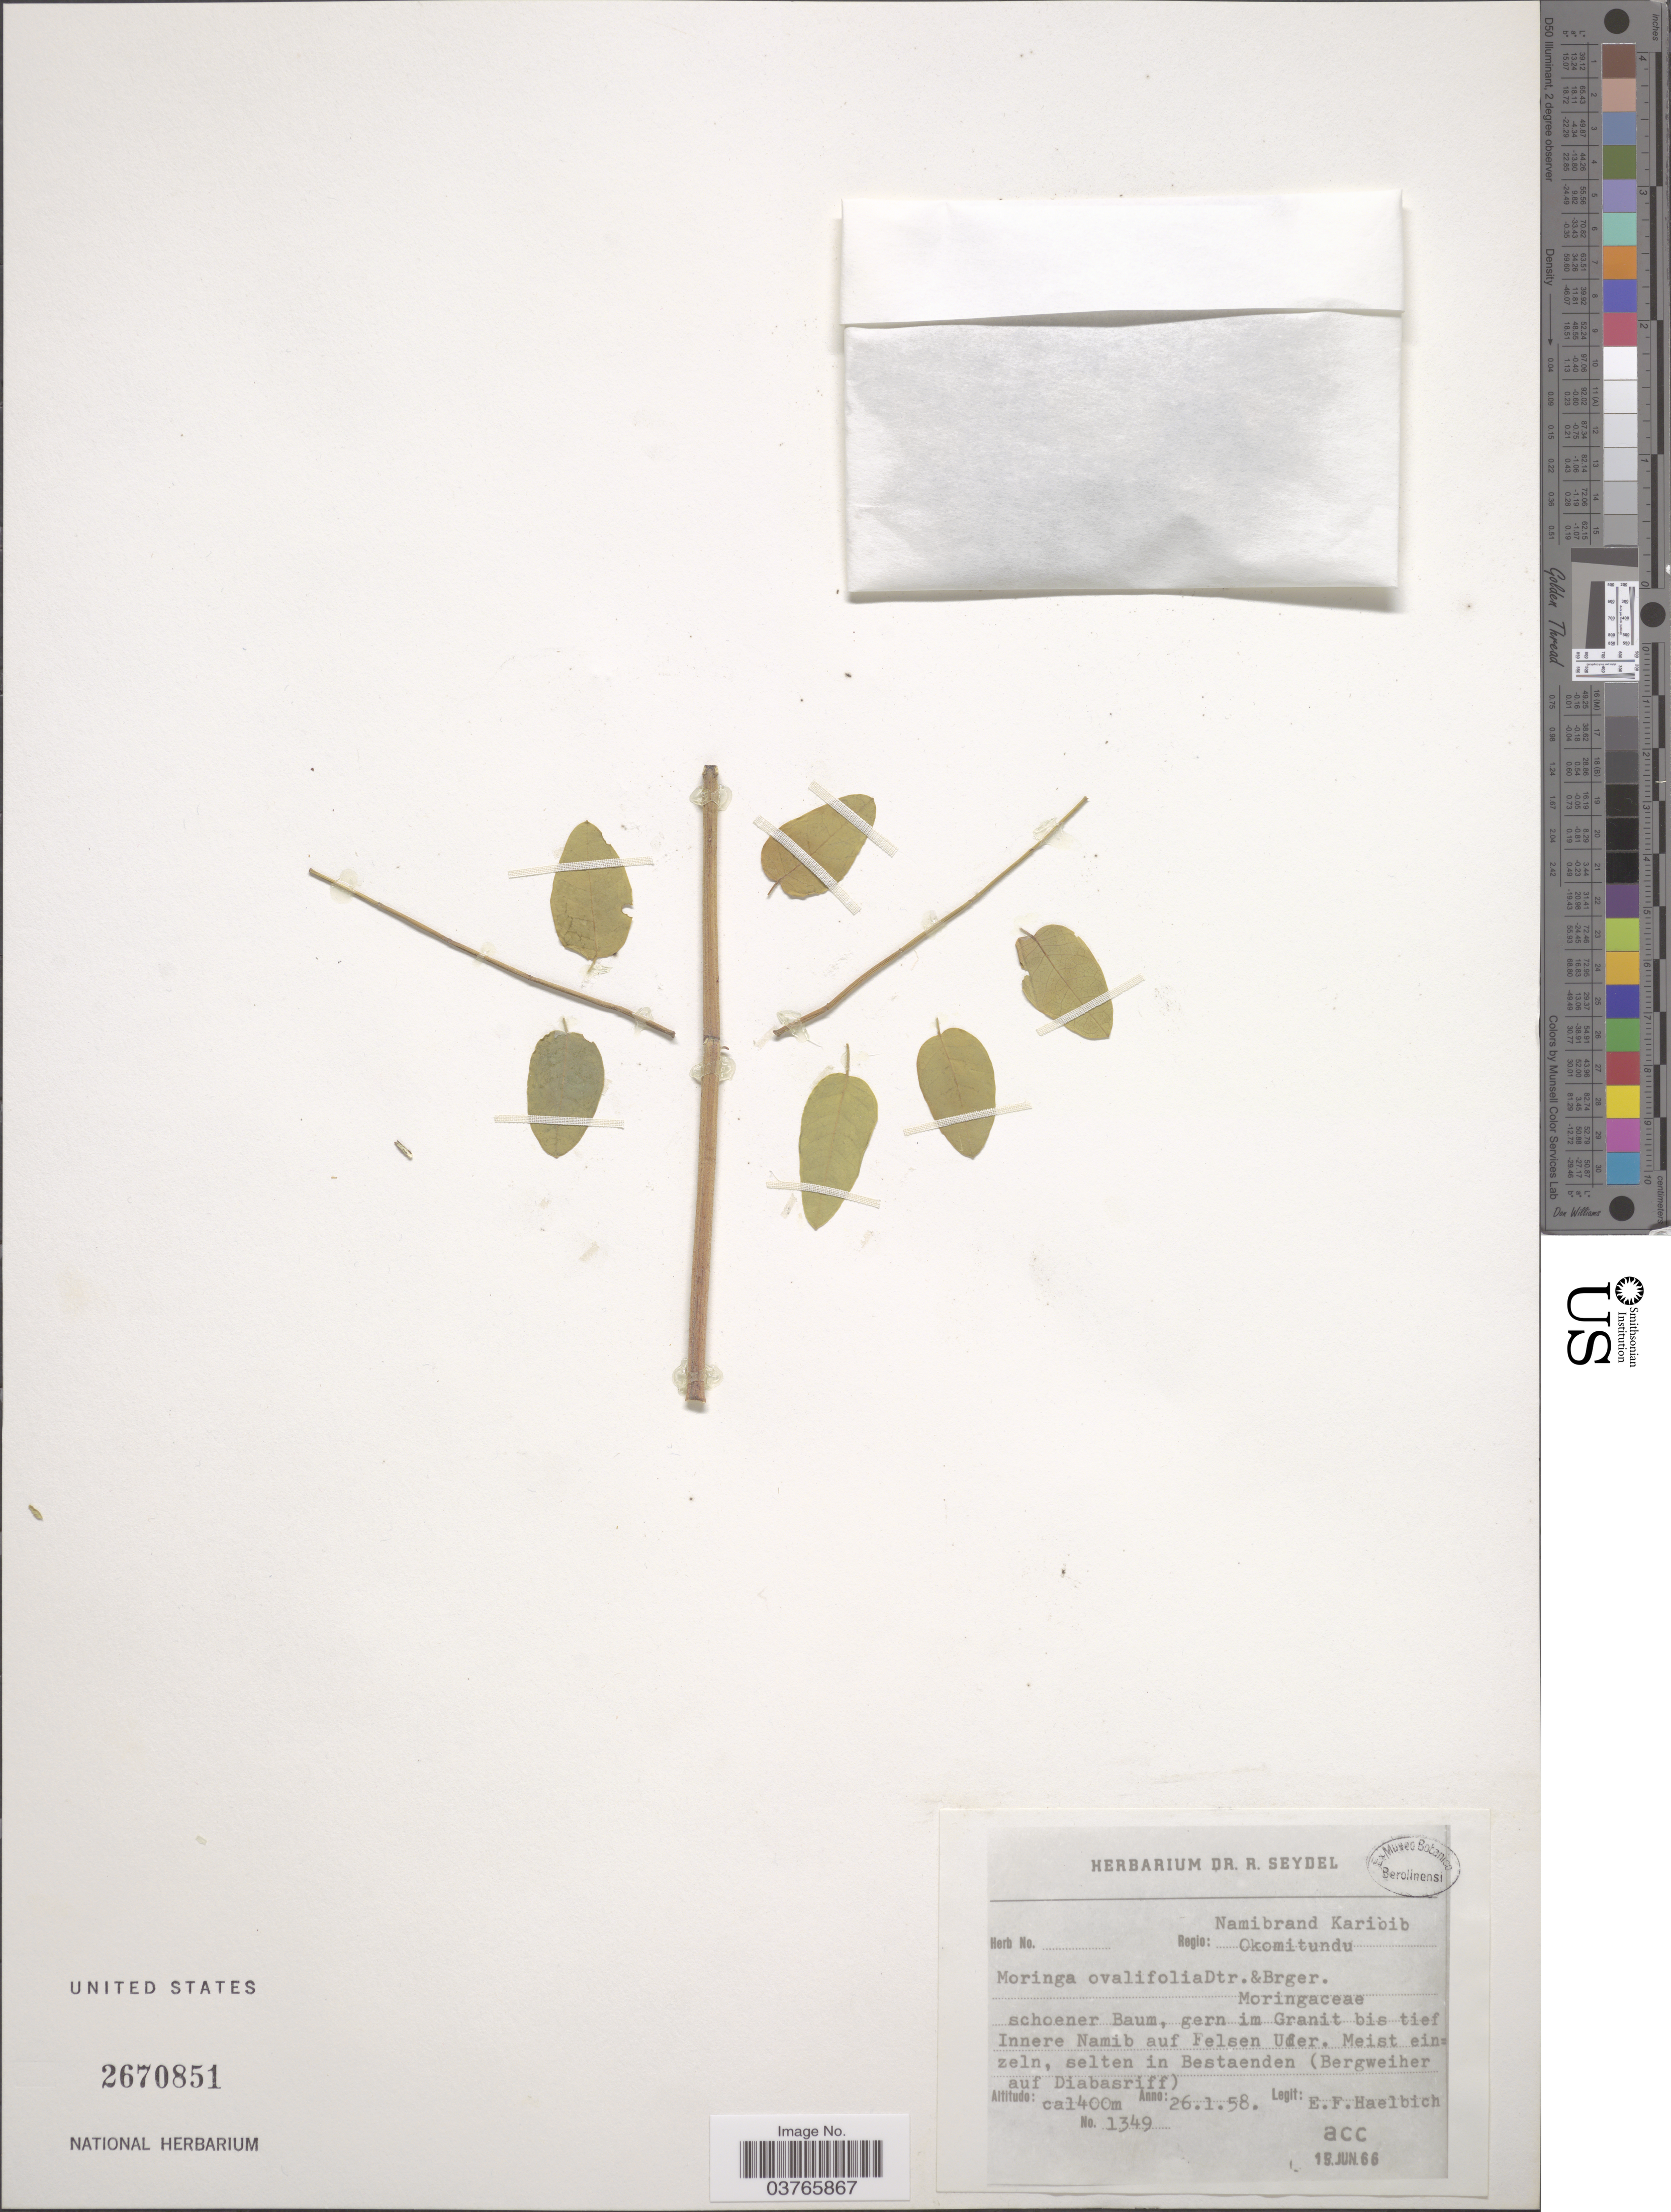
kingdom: Plantae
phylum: Tracheophyta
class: Magnoliopsida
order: Brassicales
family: Moringaceae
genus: Moringa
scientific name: Moringa ovalifolia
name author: Dinter & A. Berger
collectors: H. Haelbich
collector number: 1349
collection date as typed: Transcribed d/m/y: 26/1/58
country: Namibia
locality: Regio: Namibrand Karioib Okomitundu. Schoener Baum, gern im Granit bis tief Innere Namib auf Felsen Uder. Meist einzeln, selten in Bestaenden (Bergweiher auf Diabasriff).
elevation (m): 1400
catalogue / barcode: US 2670851